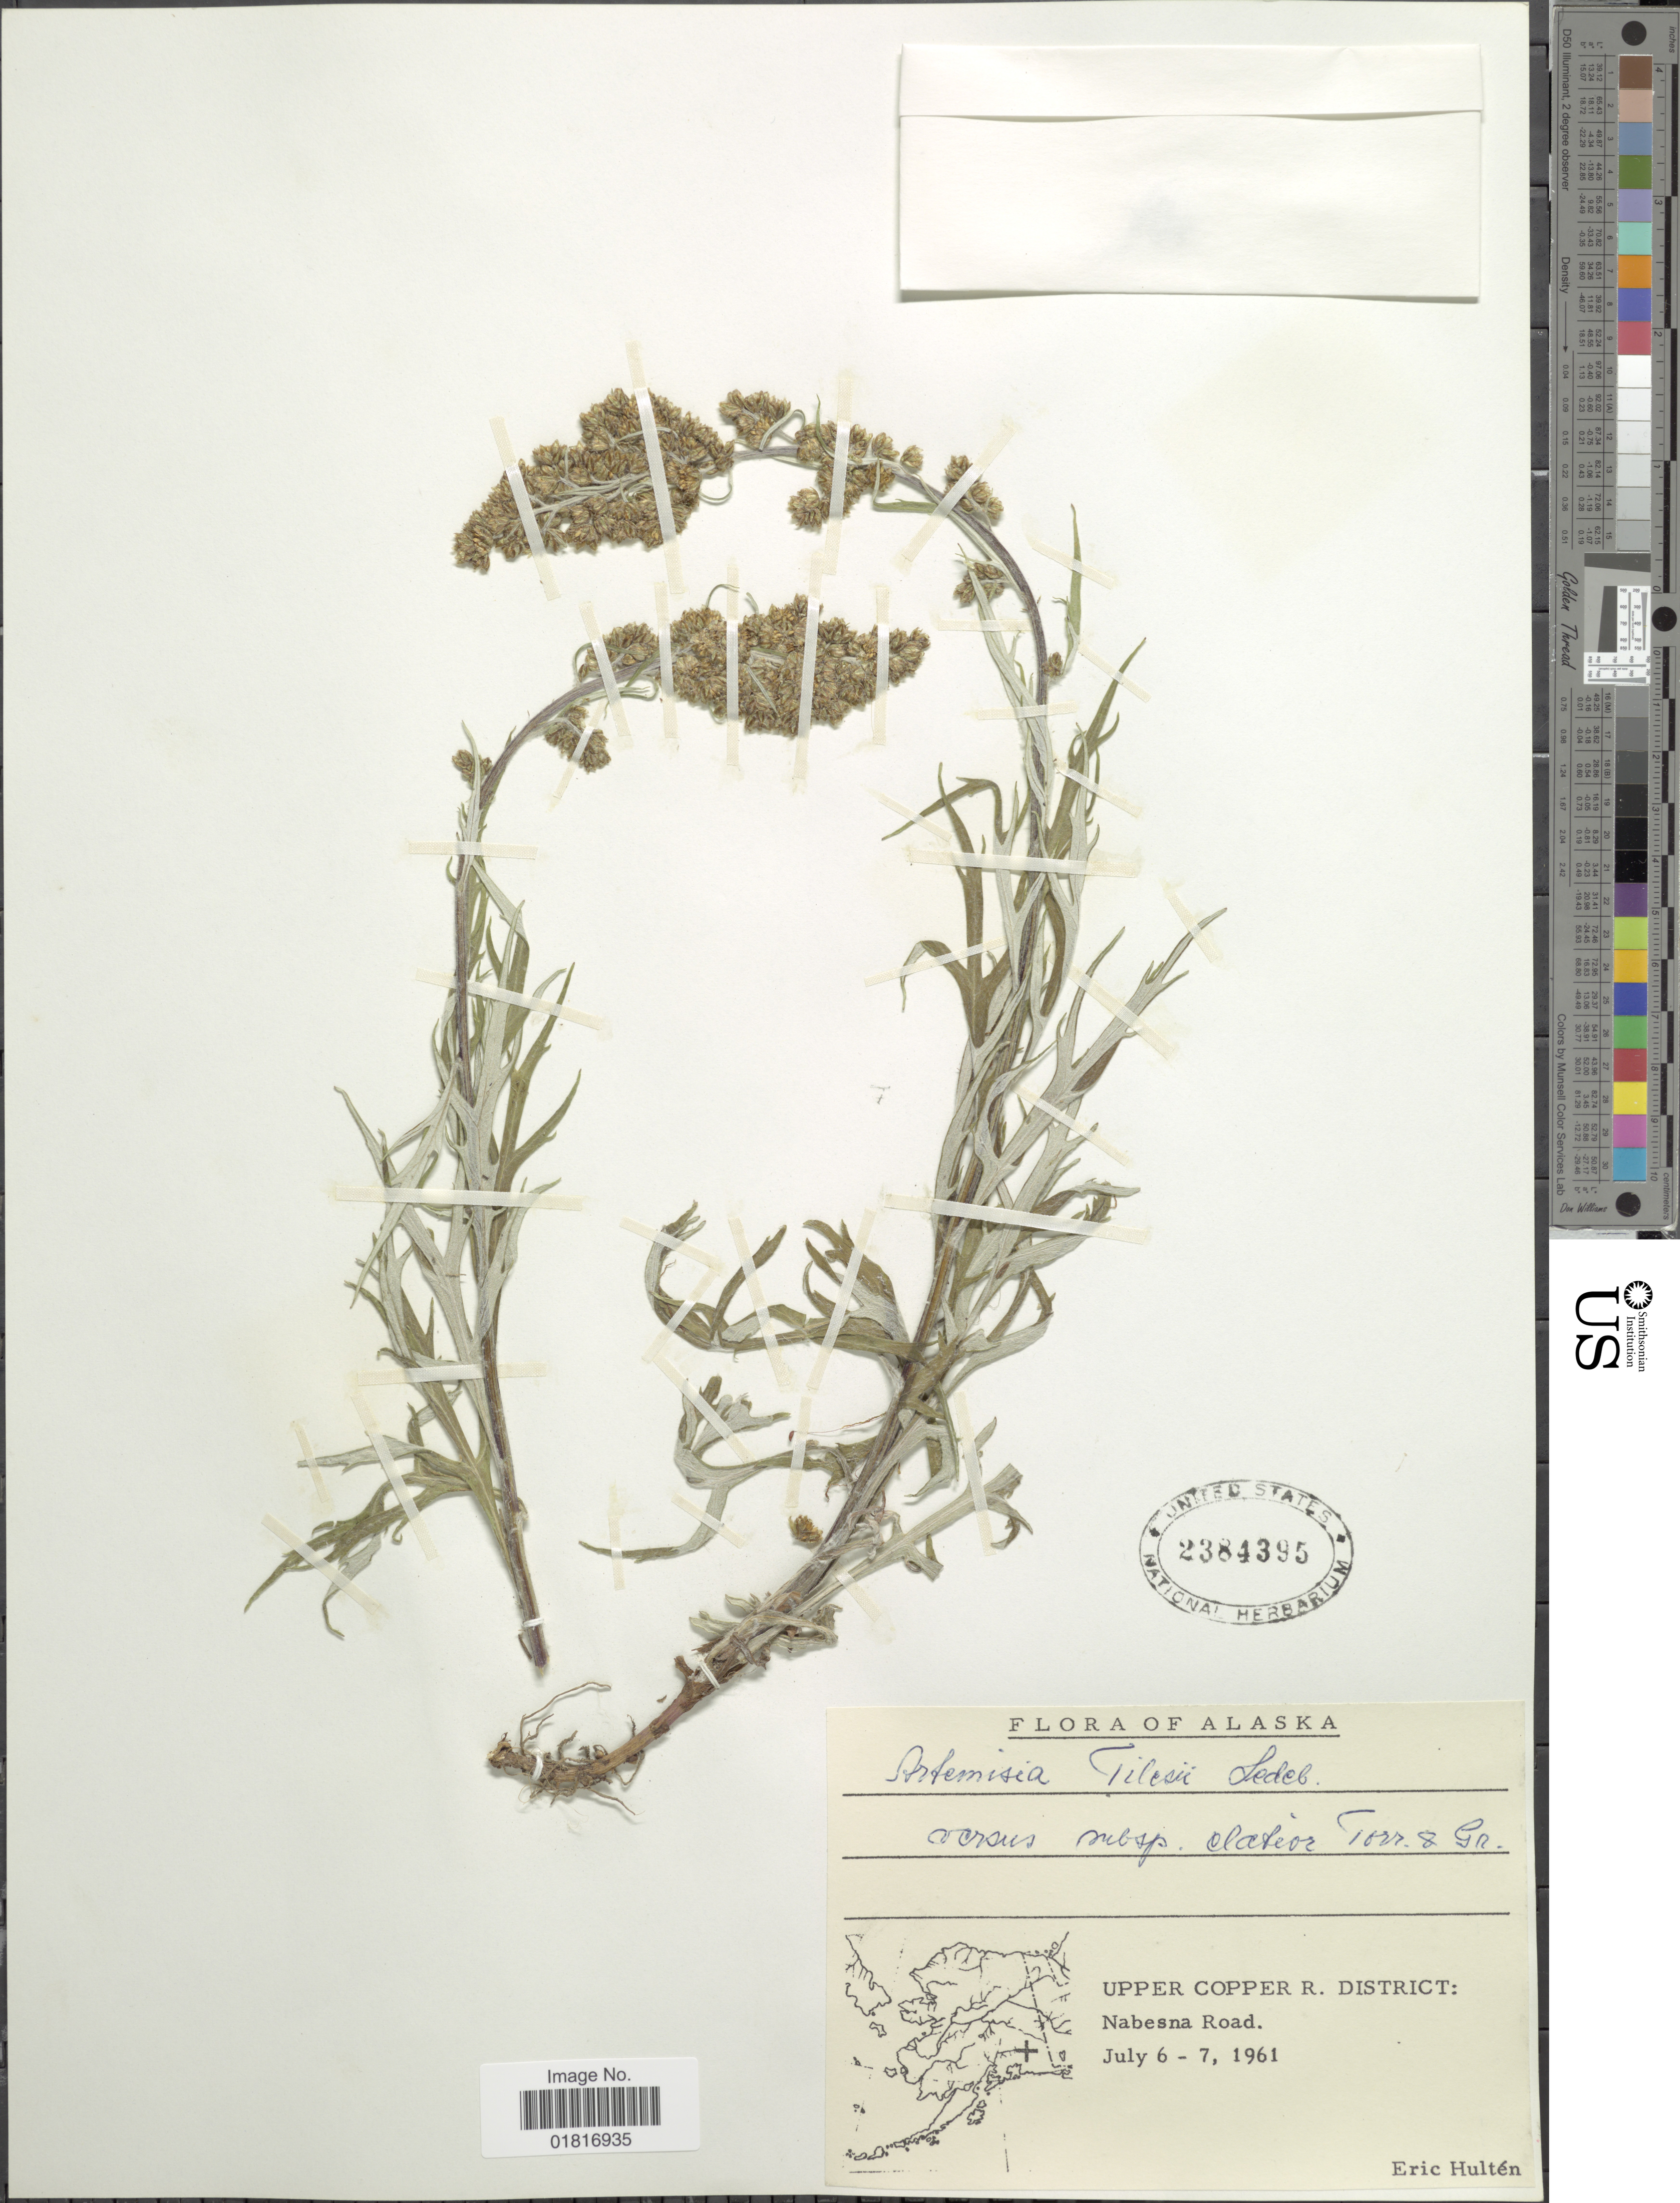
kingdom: Plantae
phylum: Tracheophyta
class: Magnoliopsida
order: Asterales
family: Asteraceae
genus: Artemisia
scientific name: Artemisia tilesii var. elatior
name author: Torr. & A. Gray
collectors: E. G. Hultén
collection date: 1961-07-06/1961-07-07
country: United States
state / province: Alaska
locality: Upper Copper R. District: Nabesba Road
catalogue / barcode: US 2384395